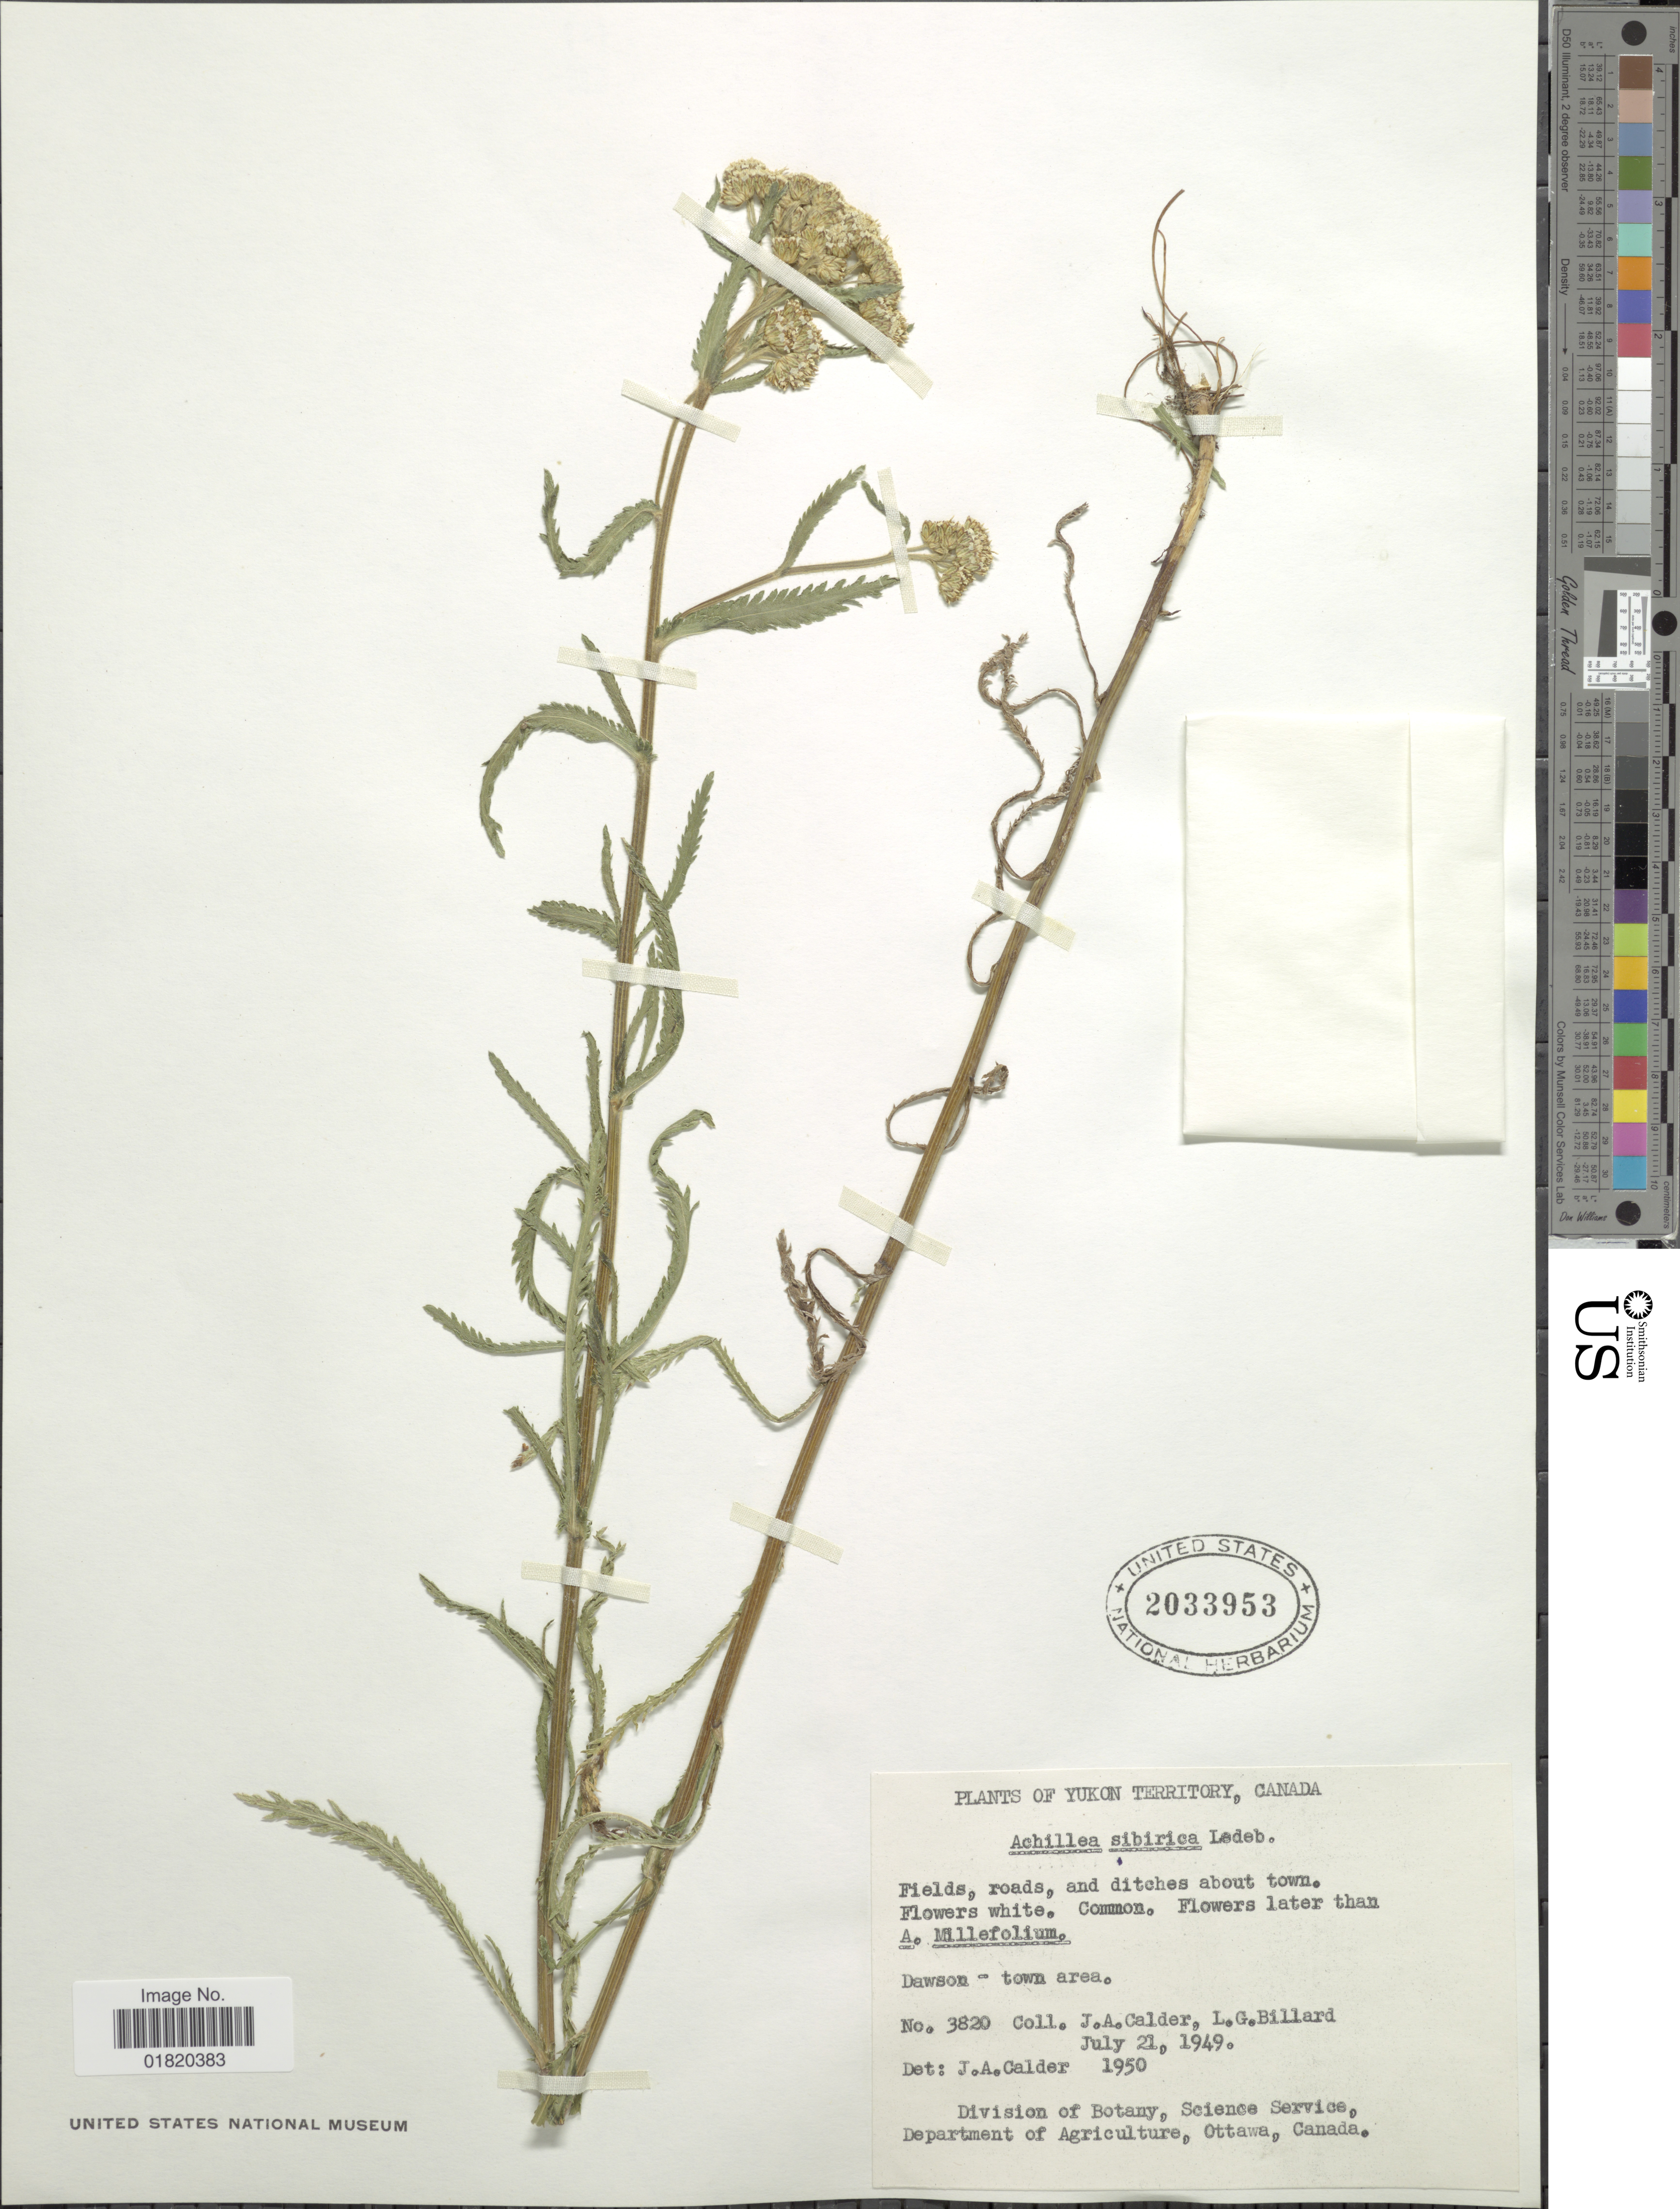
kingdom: Plantae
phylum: Tracheophyta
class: Magnoliopsida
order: Asterales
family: Asteraceae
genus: Achillea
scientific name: Achillea sibirica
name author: Ledeb.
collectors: J. A. Calder & L. Billard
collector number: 3820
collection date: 1949-07-21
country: Canada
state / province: Yukon Territory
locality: Dawson - town area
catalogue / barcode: US 2033953